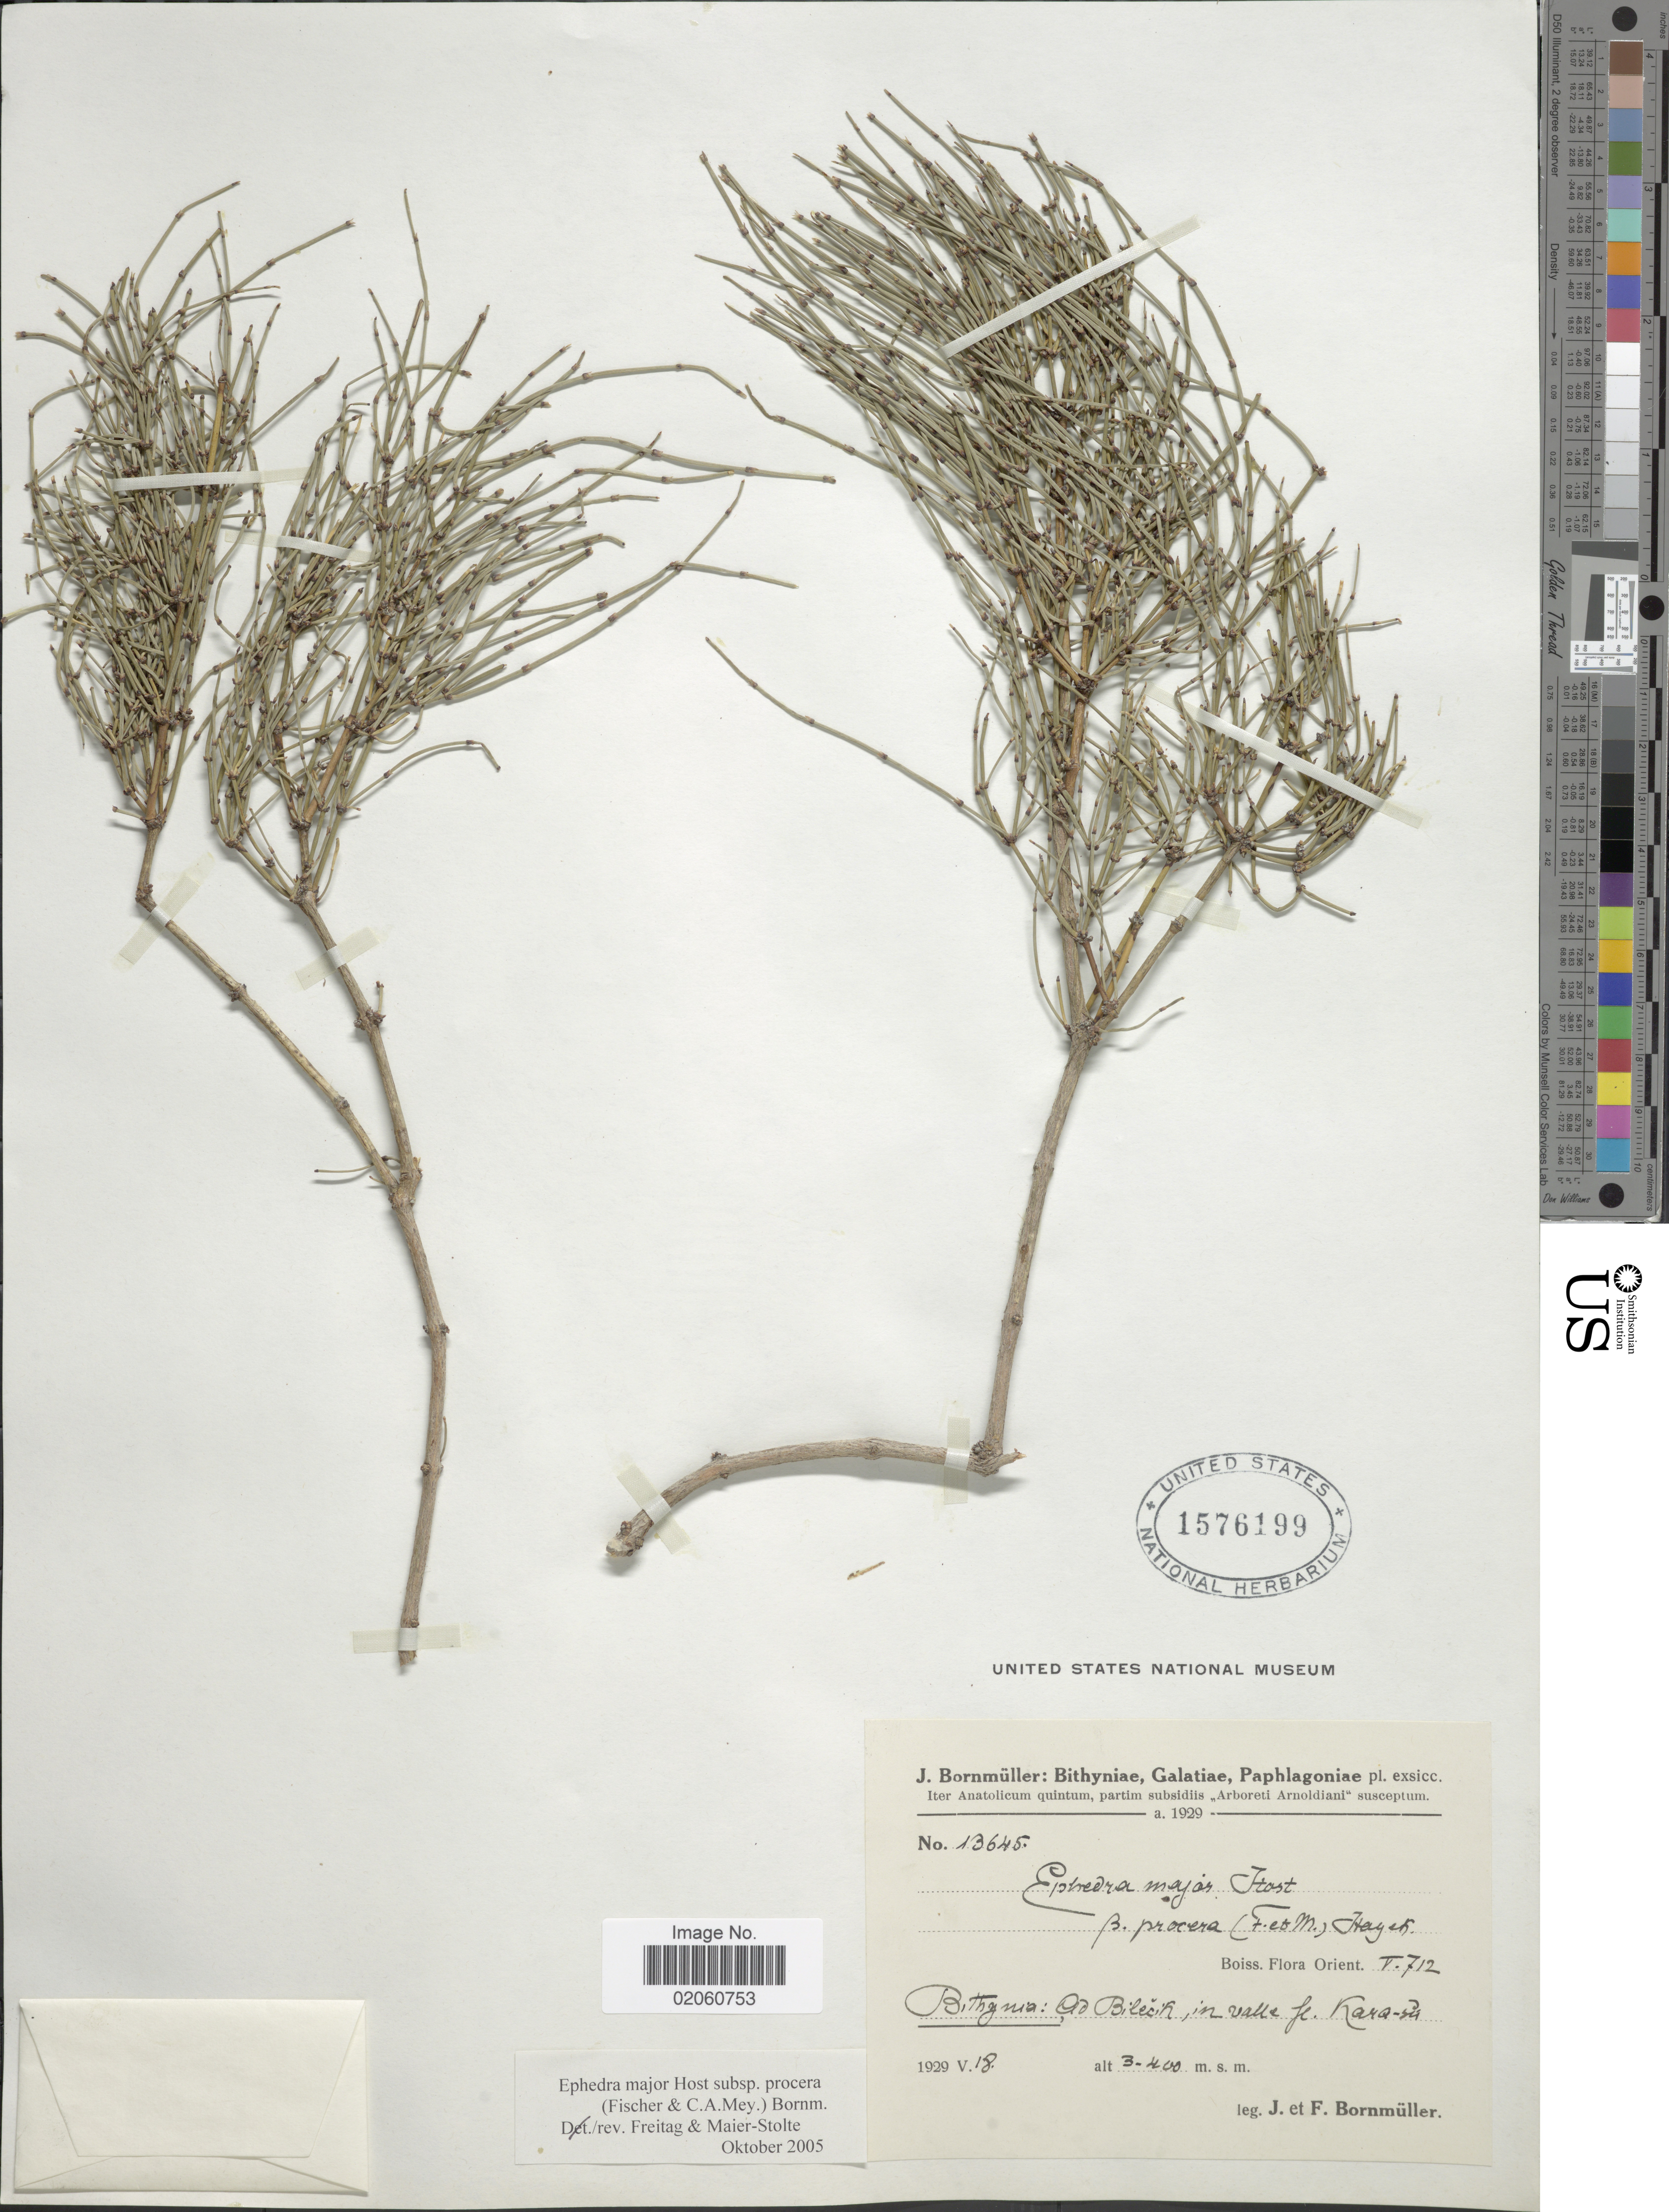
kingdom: Plantae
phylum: Tracheophyta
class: Gnetopsida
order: Ephedrales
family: Ephedraceae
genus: Ephedra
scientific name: Ephedra major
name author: Host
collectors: J. Bornmueller & F. Bornmüller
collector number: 13645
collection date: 1929-05-18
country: Turkey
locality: Bithynia: Co Bilecik, in valle fl Karq-su [interpreted]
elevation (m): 300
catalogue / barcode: US 1576199